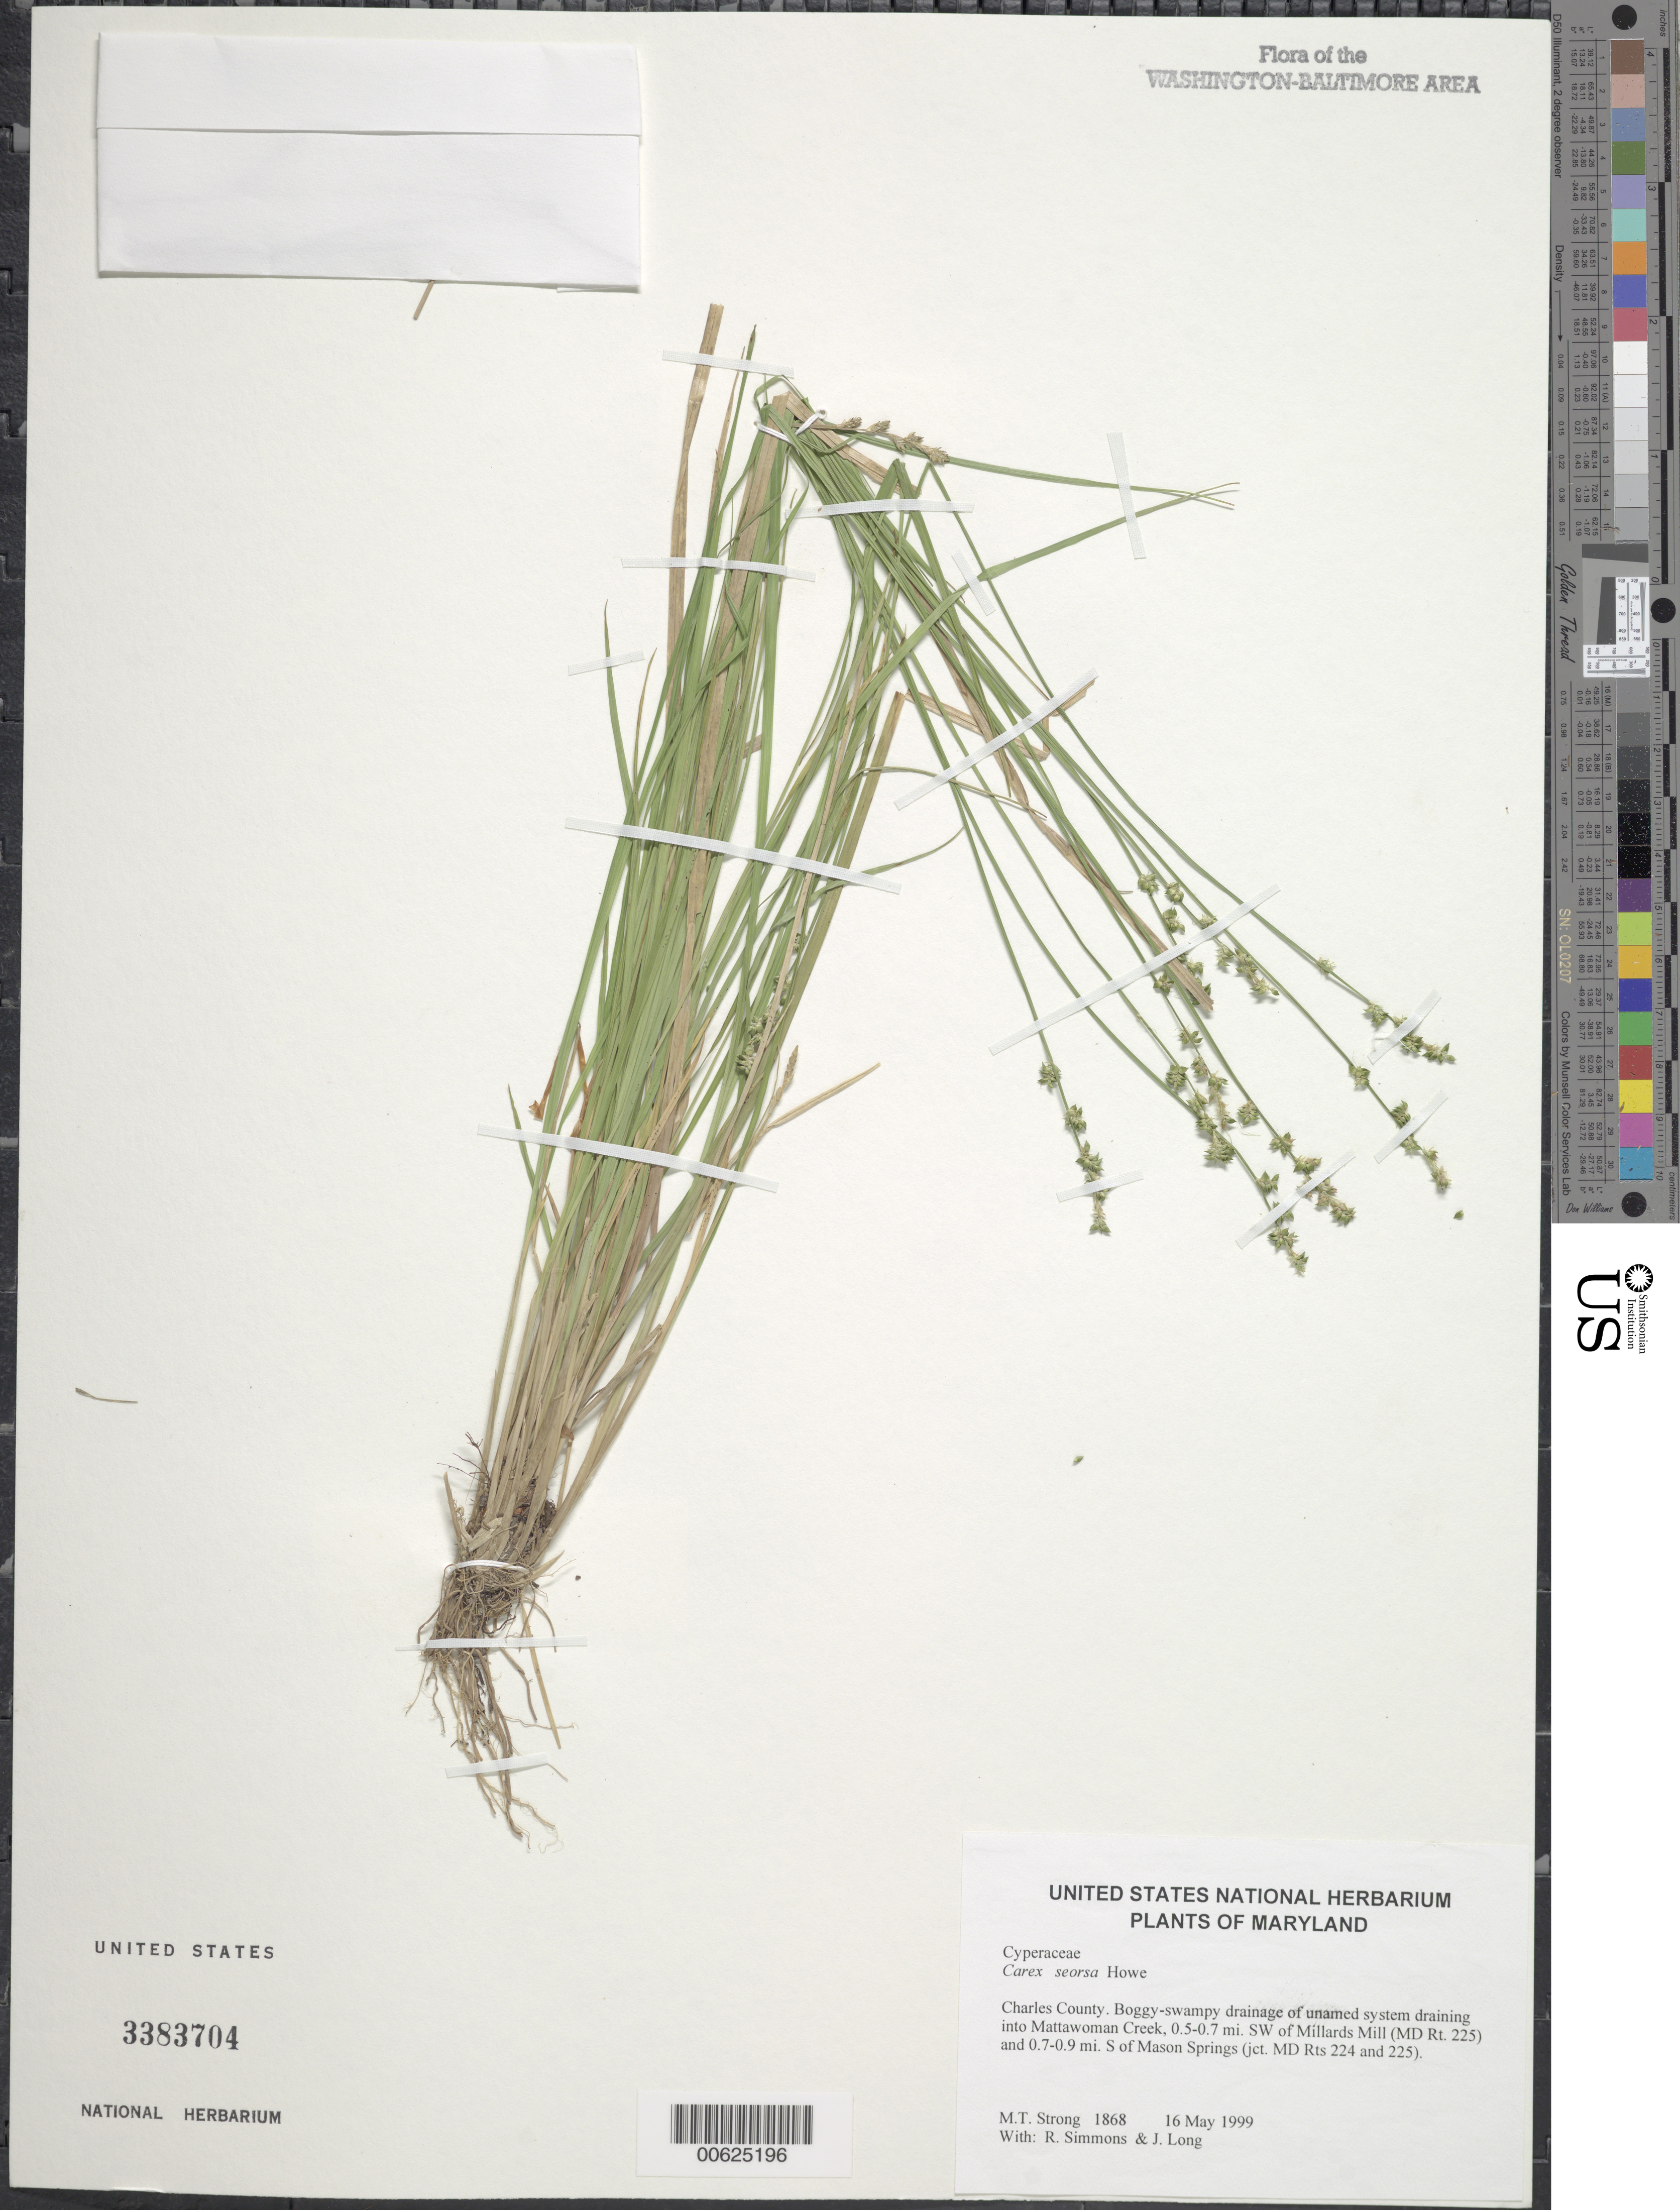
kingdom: Plantae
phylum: Tracheophyta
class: Liliopsida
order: Poales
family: Cyperaceae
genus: Carex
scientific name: Carex seorsa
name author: Howe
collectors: M. T. Strong, R. Simmons & J. Long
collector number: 1868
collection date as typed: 16 May 1999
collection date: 1999-05-16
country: United States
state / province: Maryland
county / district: Charles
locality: Boggy-swampy drainage of unamed system draining into Mattawoman Creek, 0.5-0.7 mi. SW of Millards Mill (MD Rt. 225) and 0.7-0.9 mi. S of Mason Springs (jct. MD Rts 224 and 225).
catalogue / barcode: US 3383704